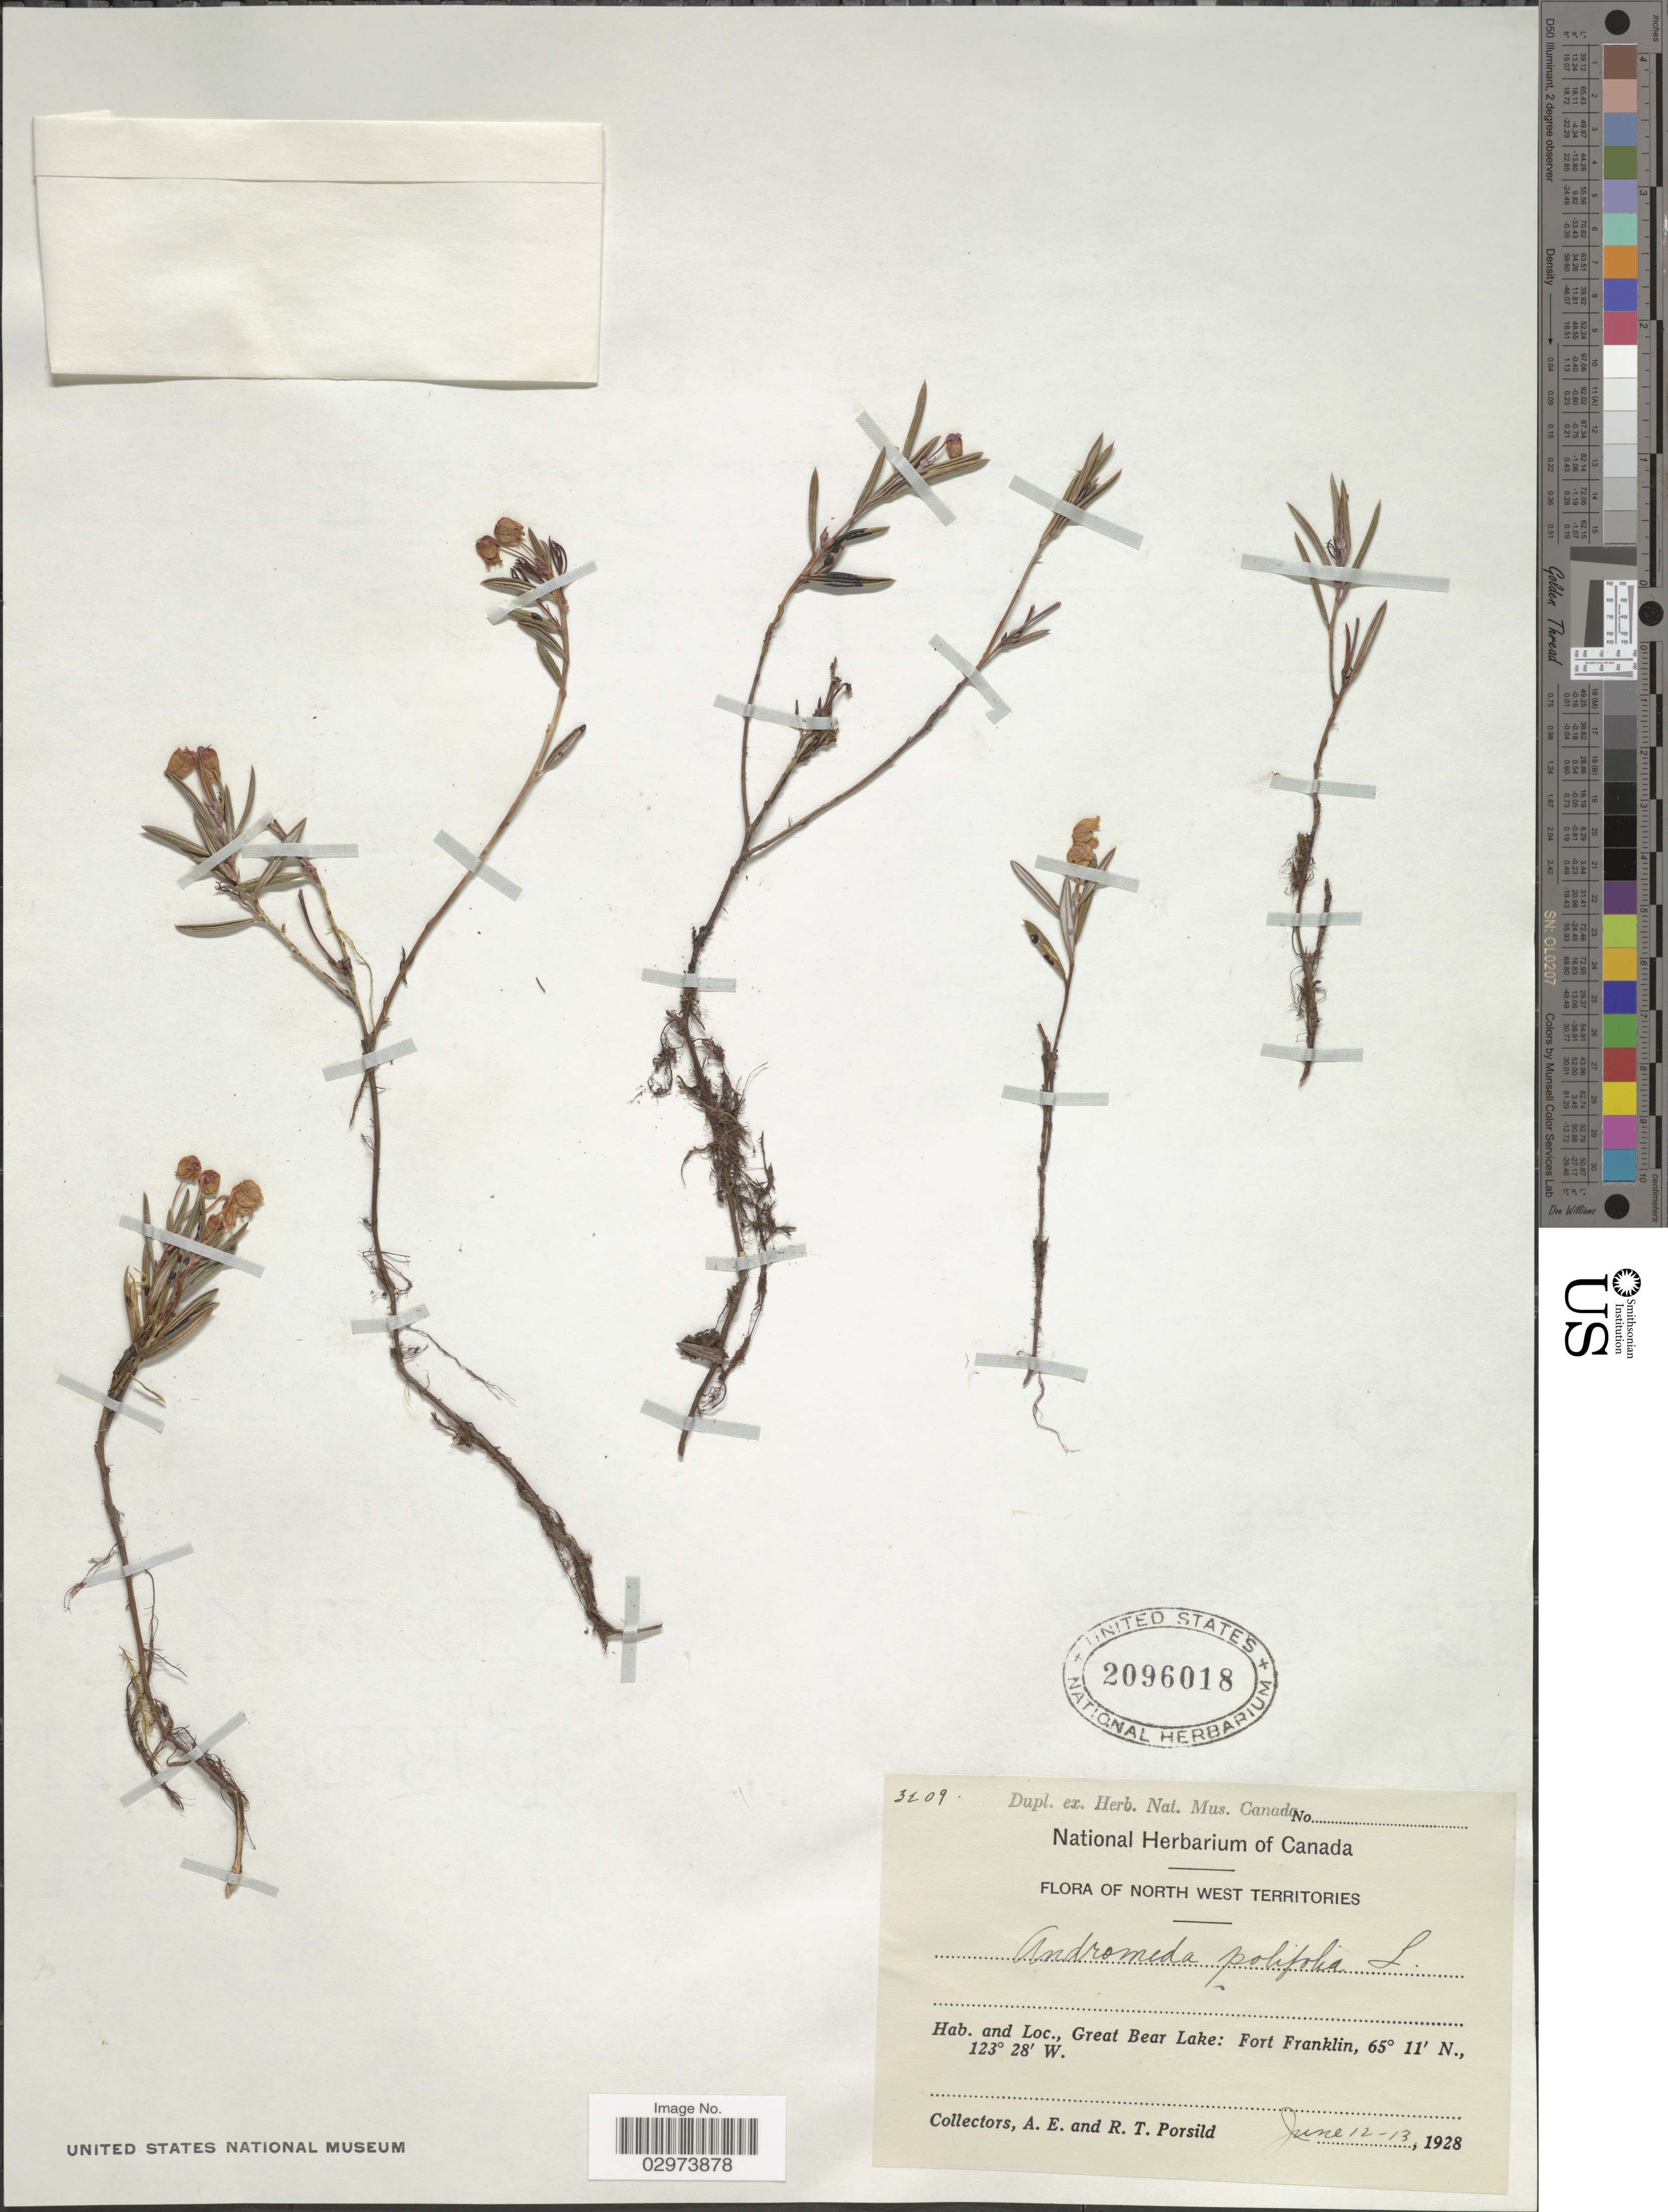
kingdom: Plantae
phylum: Tracheophyta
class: Magnoliopsida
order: Ericales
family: Ericaceae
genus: Andromeda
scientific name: Andromeda polifolia var. latifolia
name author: Aiton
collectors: A. E. Porsild & R. T. Porsild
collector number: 3209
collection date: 1928-06-12/1928-06-13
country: Canada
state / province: Northwest Territories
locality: North West Territories. Great Bear Lake: Fort Franklin.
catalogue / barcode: US 2096018